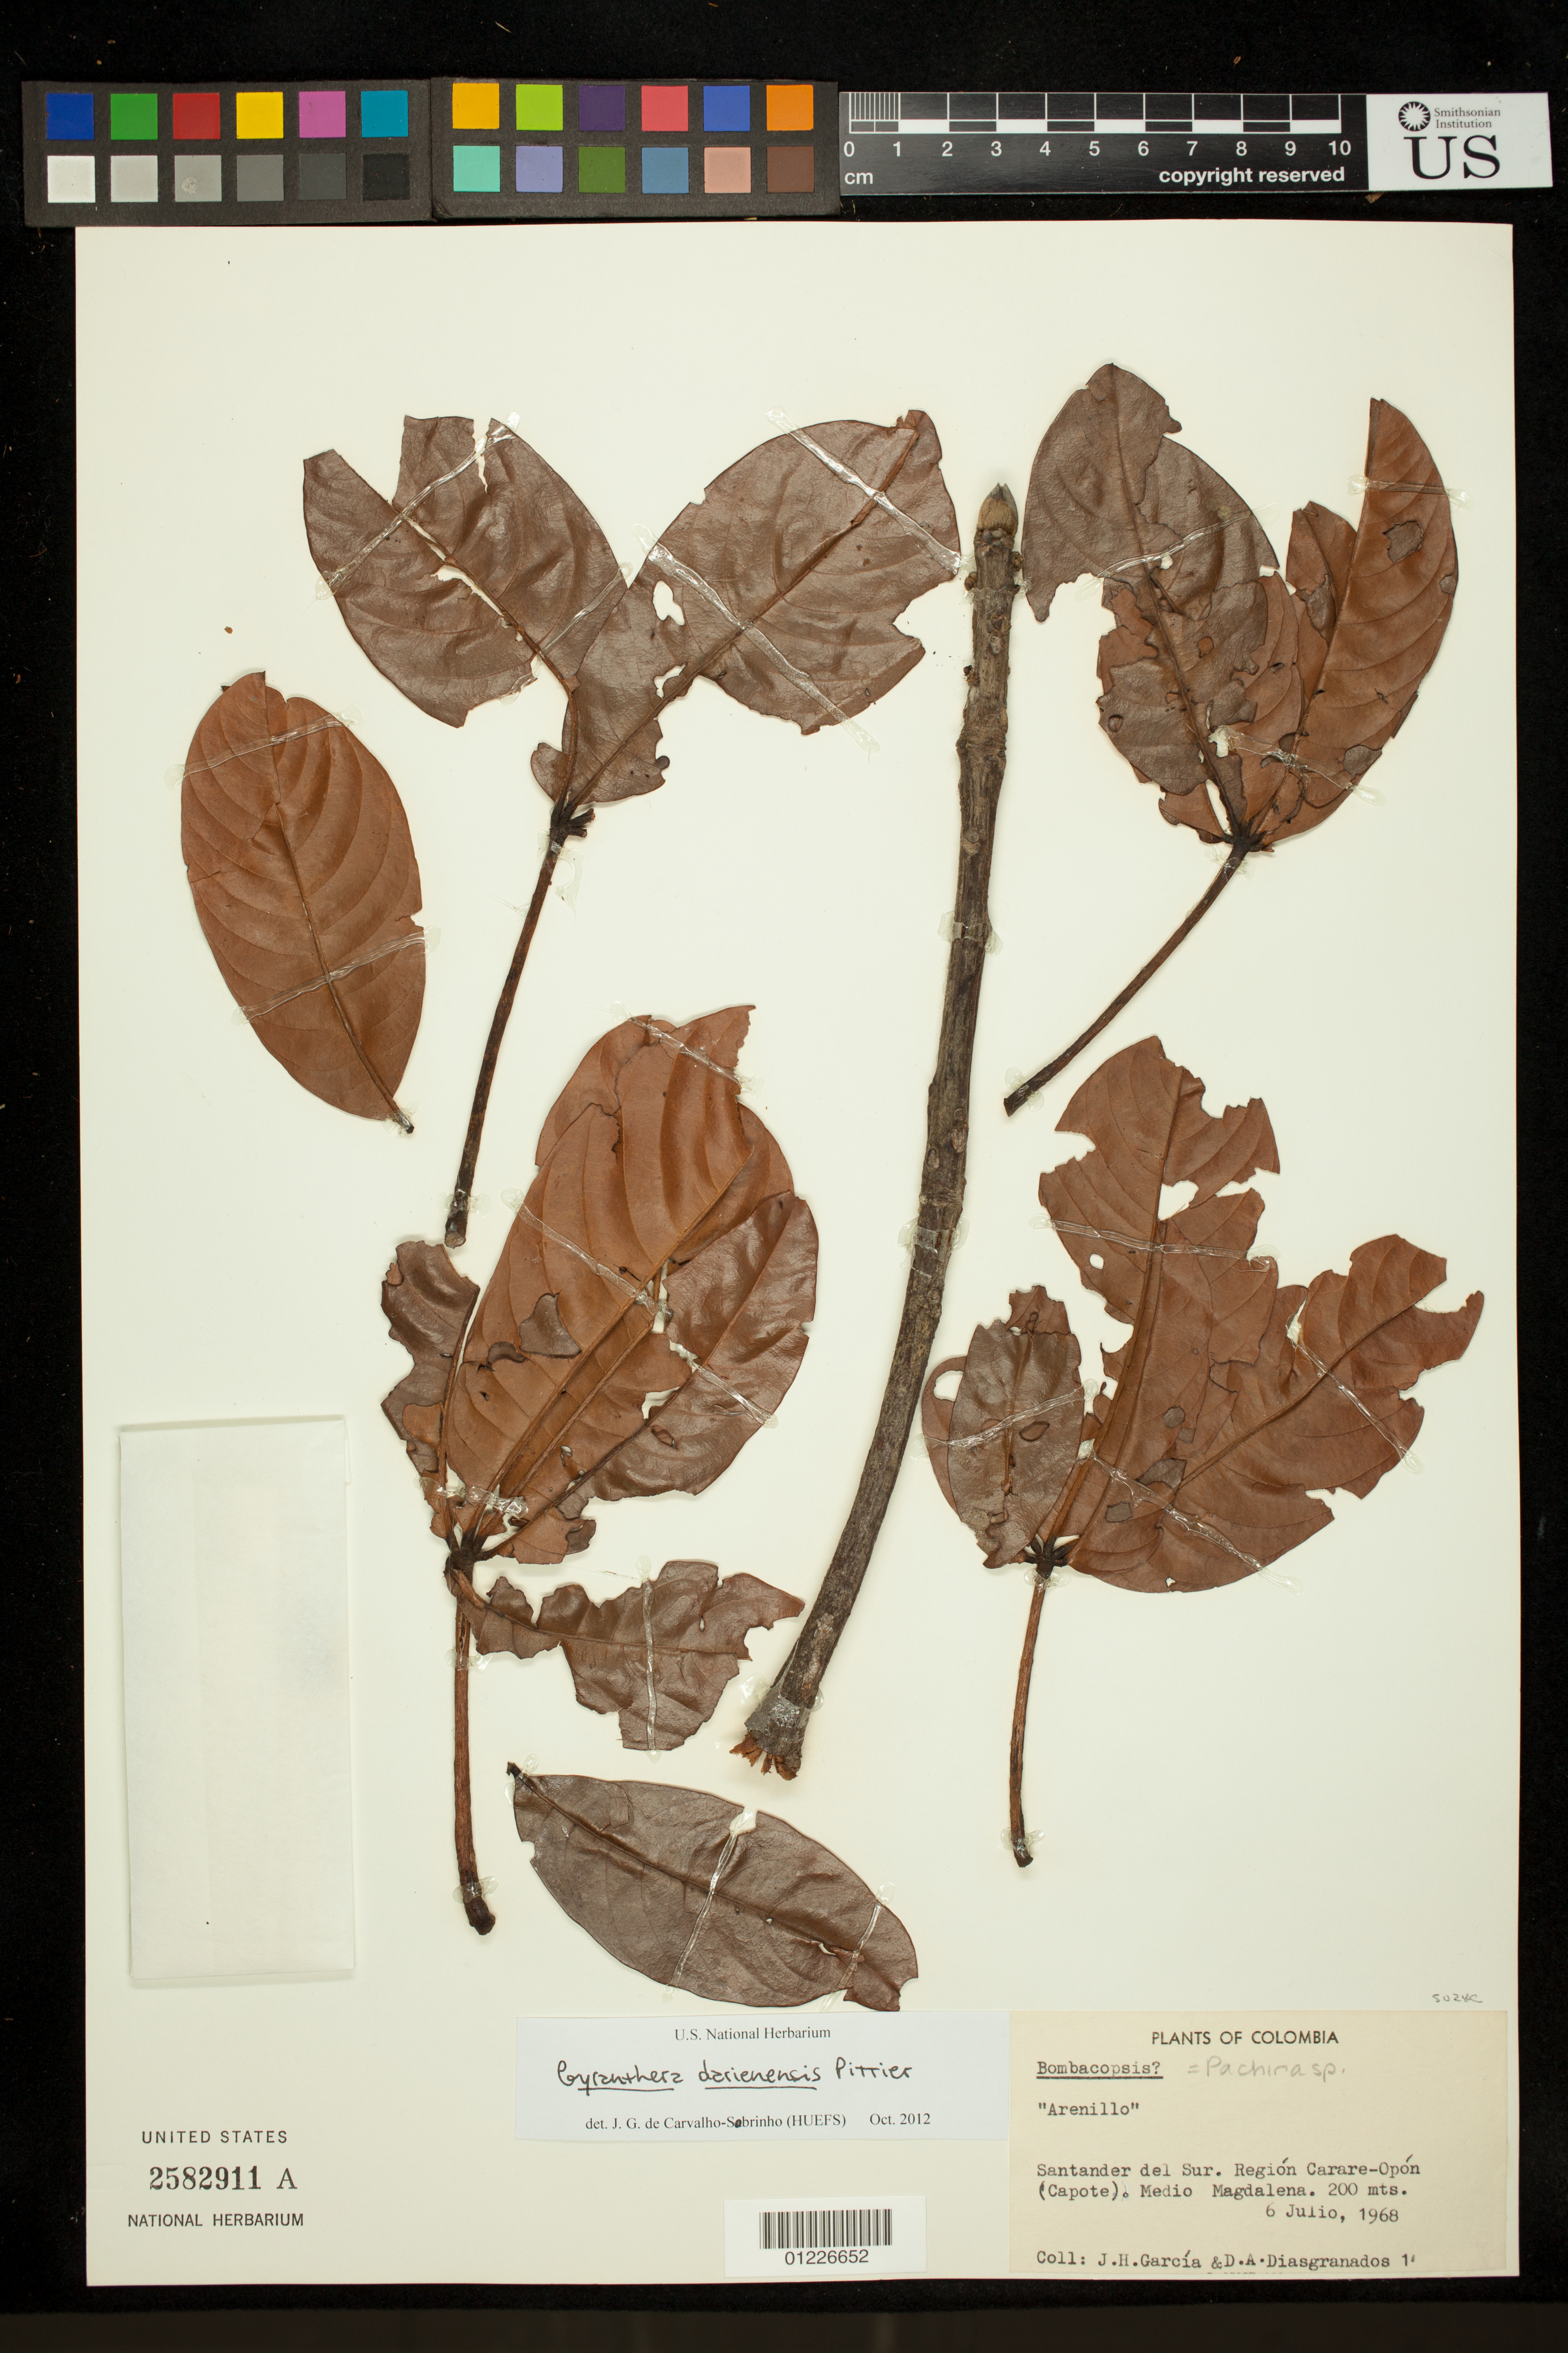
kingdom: Plantae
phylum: Tracheophyta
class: Magnoliopsida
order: Malvales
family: Malvaceae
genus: Gyranthera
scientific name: Gyranthera darienensis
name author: Pittier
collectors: J. H. García & D. A. Diasgranados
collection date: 1968-07-06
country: Colombia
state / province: Santander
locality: Santander del Sur. Region Carare-Opon (Capote). Medio Magdalena.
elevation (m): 200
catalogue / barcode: US 2582911A